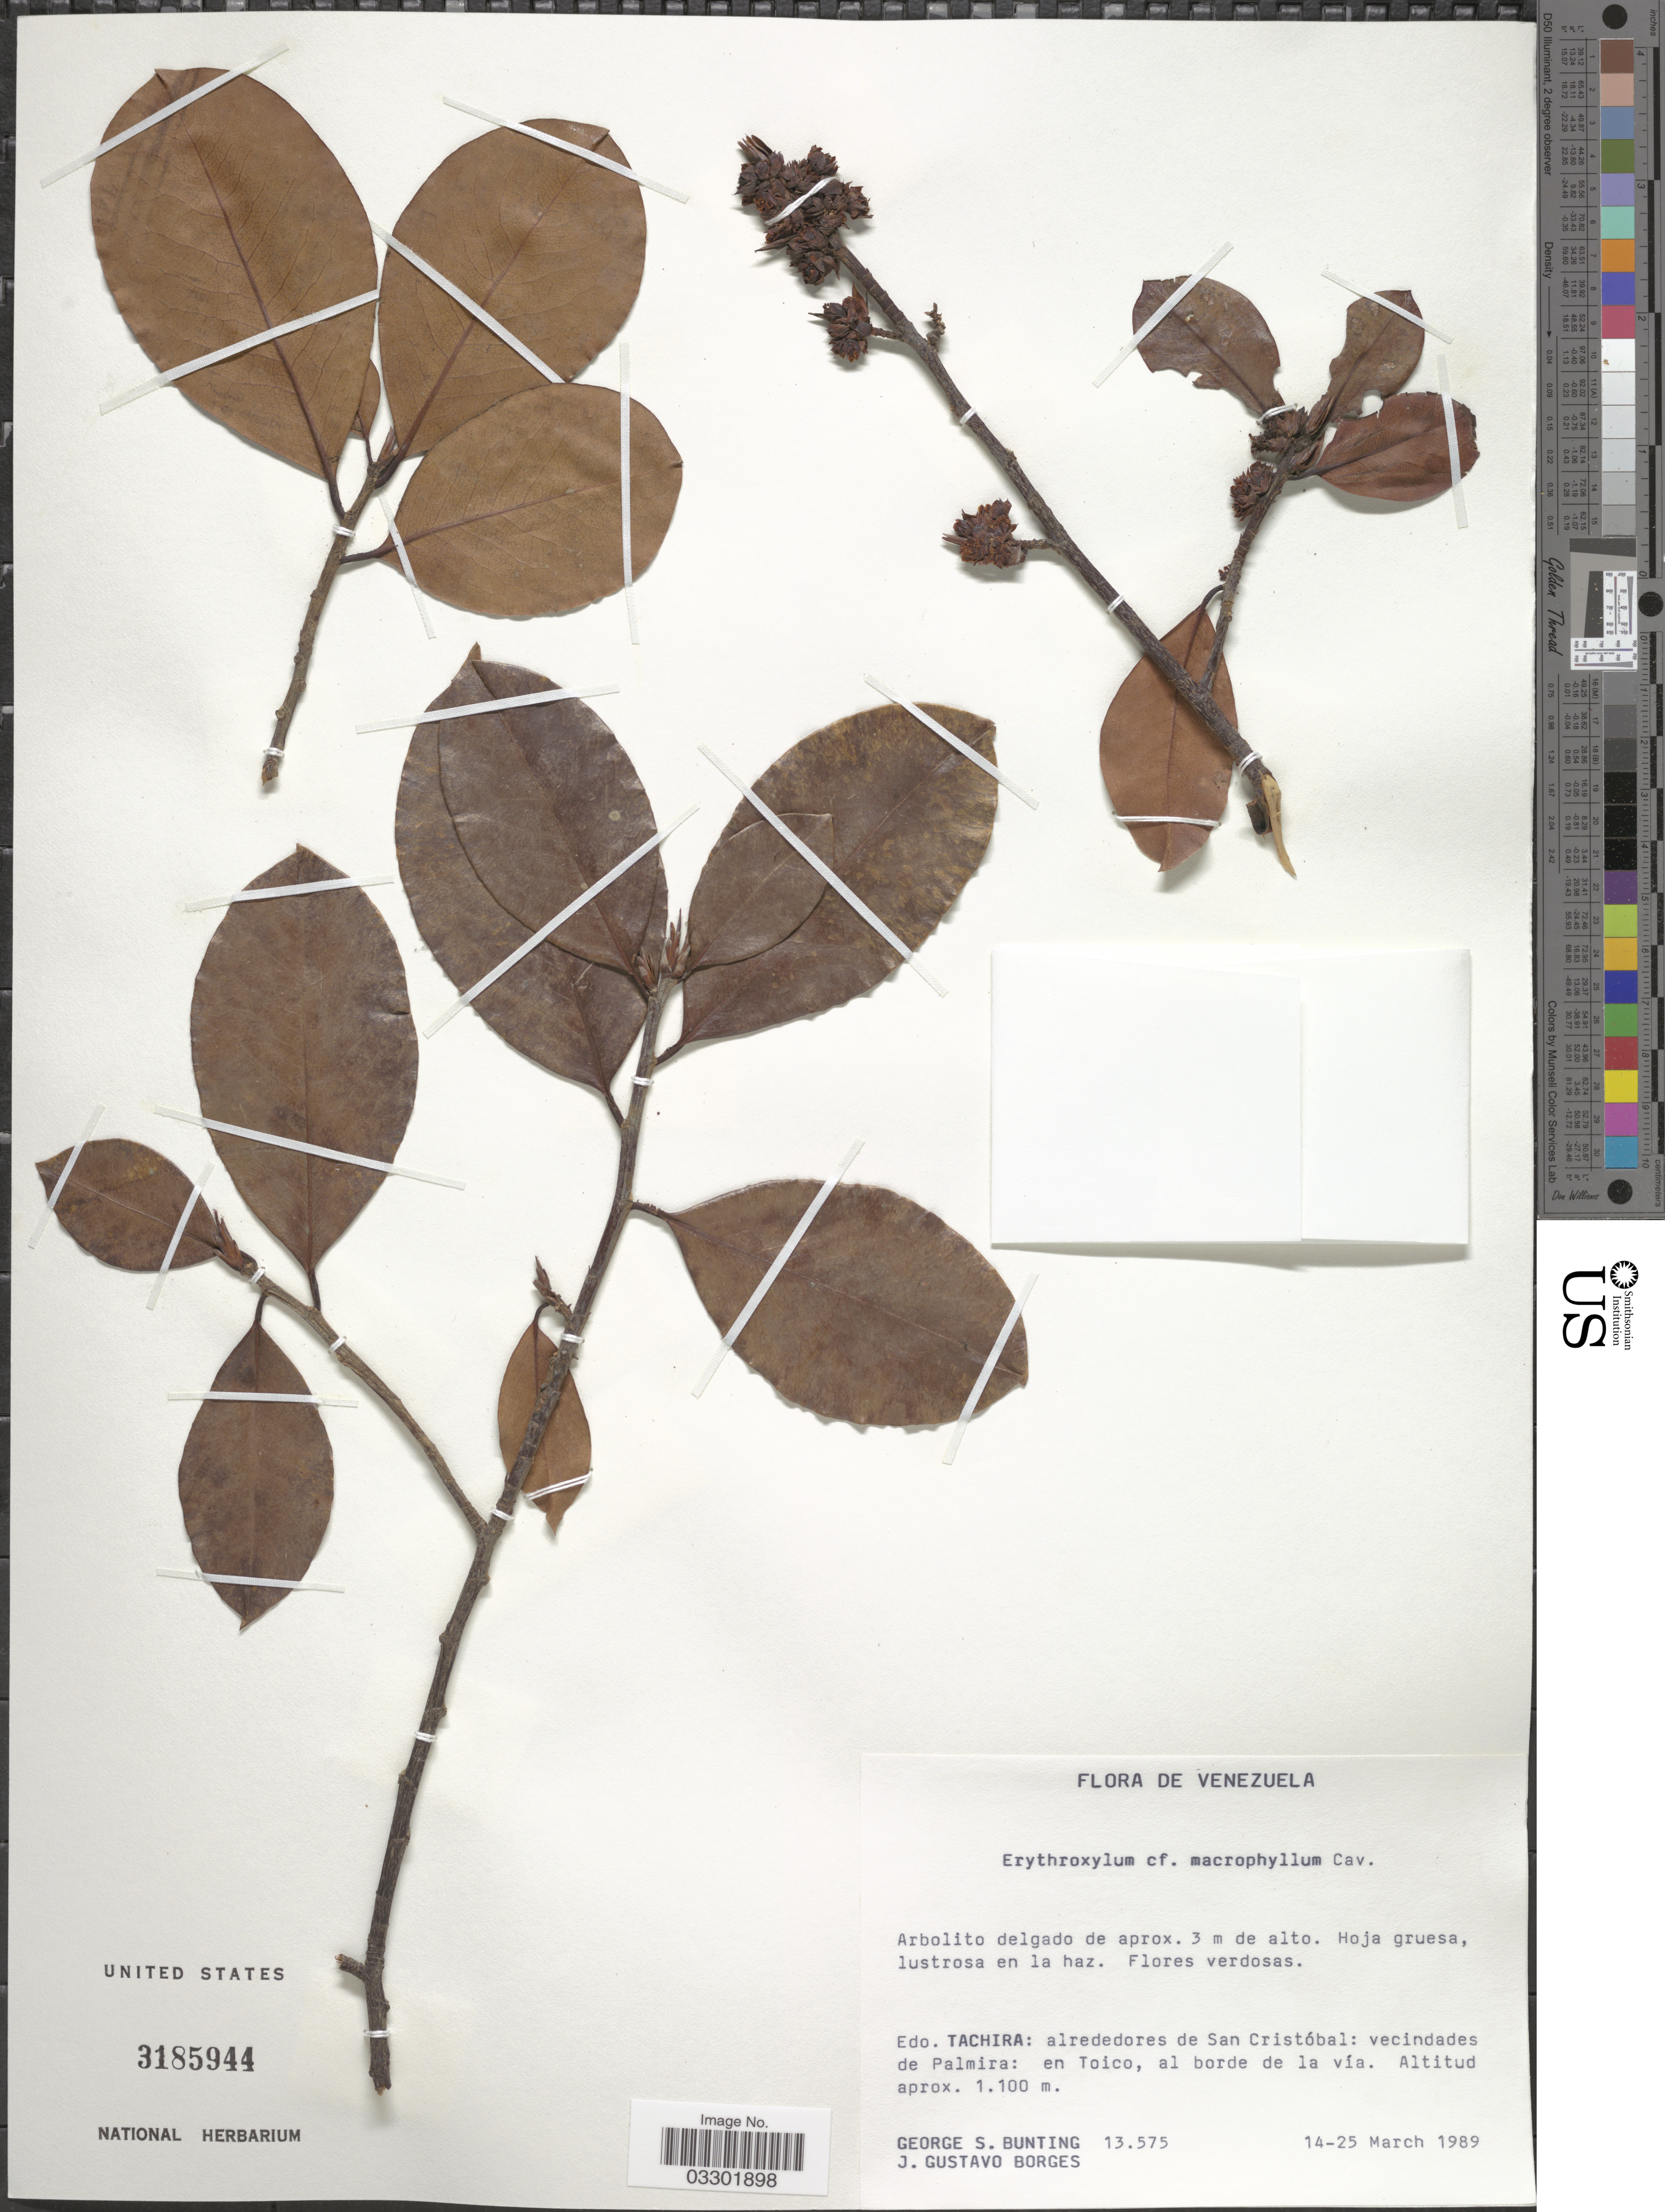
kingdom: Plantae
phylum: Tracheophyta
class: Magnoliopsida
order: Malpighiales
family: Erythroxylaceae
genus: Erythroxylum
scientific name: Erythroxylum macrophyllum var. macrophyllum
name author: Cav.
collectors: G. S. Bunting & J. Borges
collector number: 13575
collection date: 1989-03-14/1989-03-25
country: Venezuela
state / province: Tachira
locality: Alrededores de San Cristóbal: vecindades de Palmira: en Toico, al borde de la vía.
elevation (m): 1100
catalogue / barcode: US 3185944